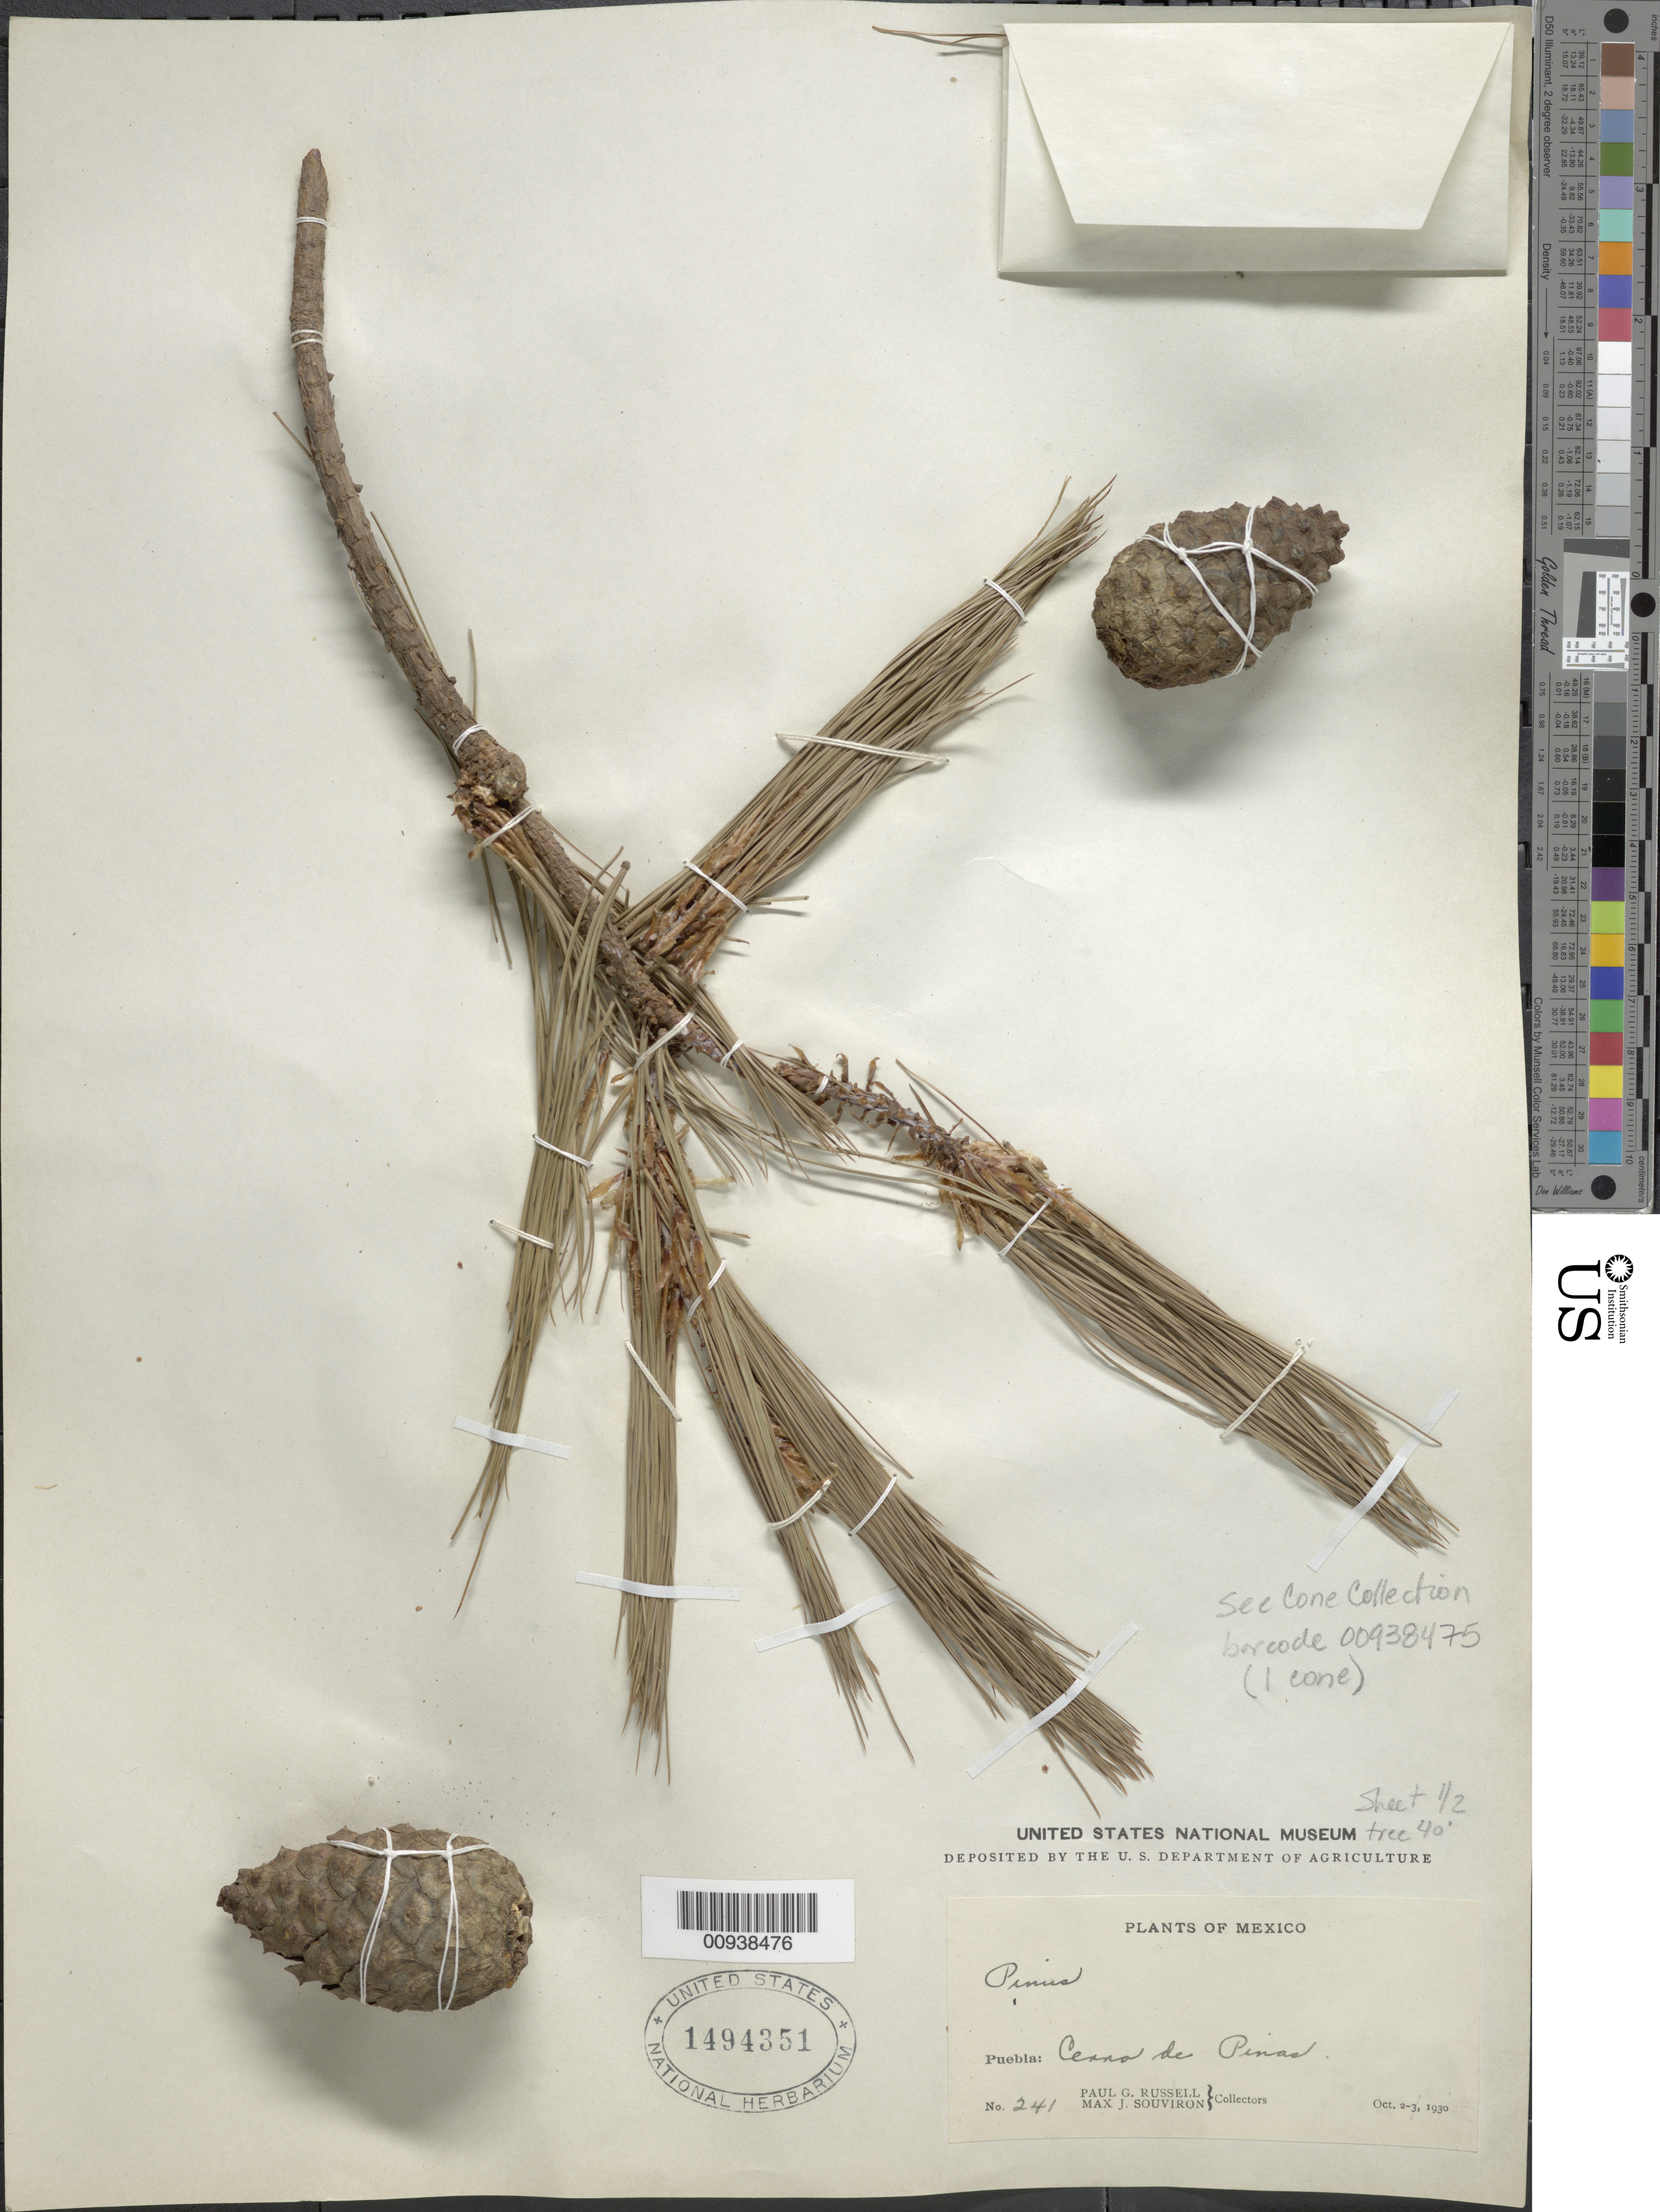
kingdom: Plantae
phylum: Tracheophyta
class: Pinopsida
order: Pinales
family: Pinaceae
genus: Pinus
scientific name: Pinus sp.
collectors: P. G. Russell & M. J. Souviron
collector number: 241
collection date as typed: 02 Oct 1930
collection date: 1930-10-02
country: Mexico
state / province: Puebla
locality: Cerro de Pinon.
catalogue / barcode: US 1494351